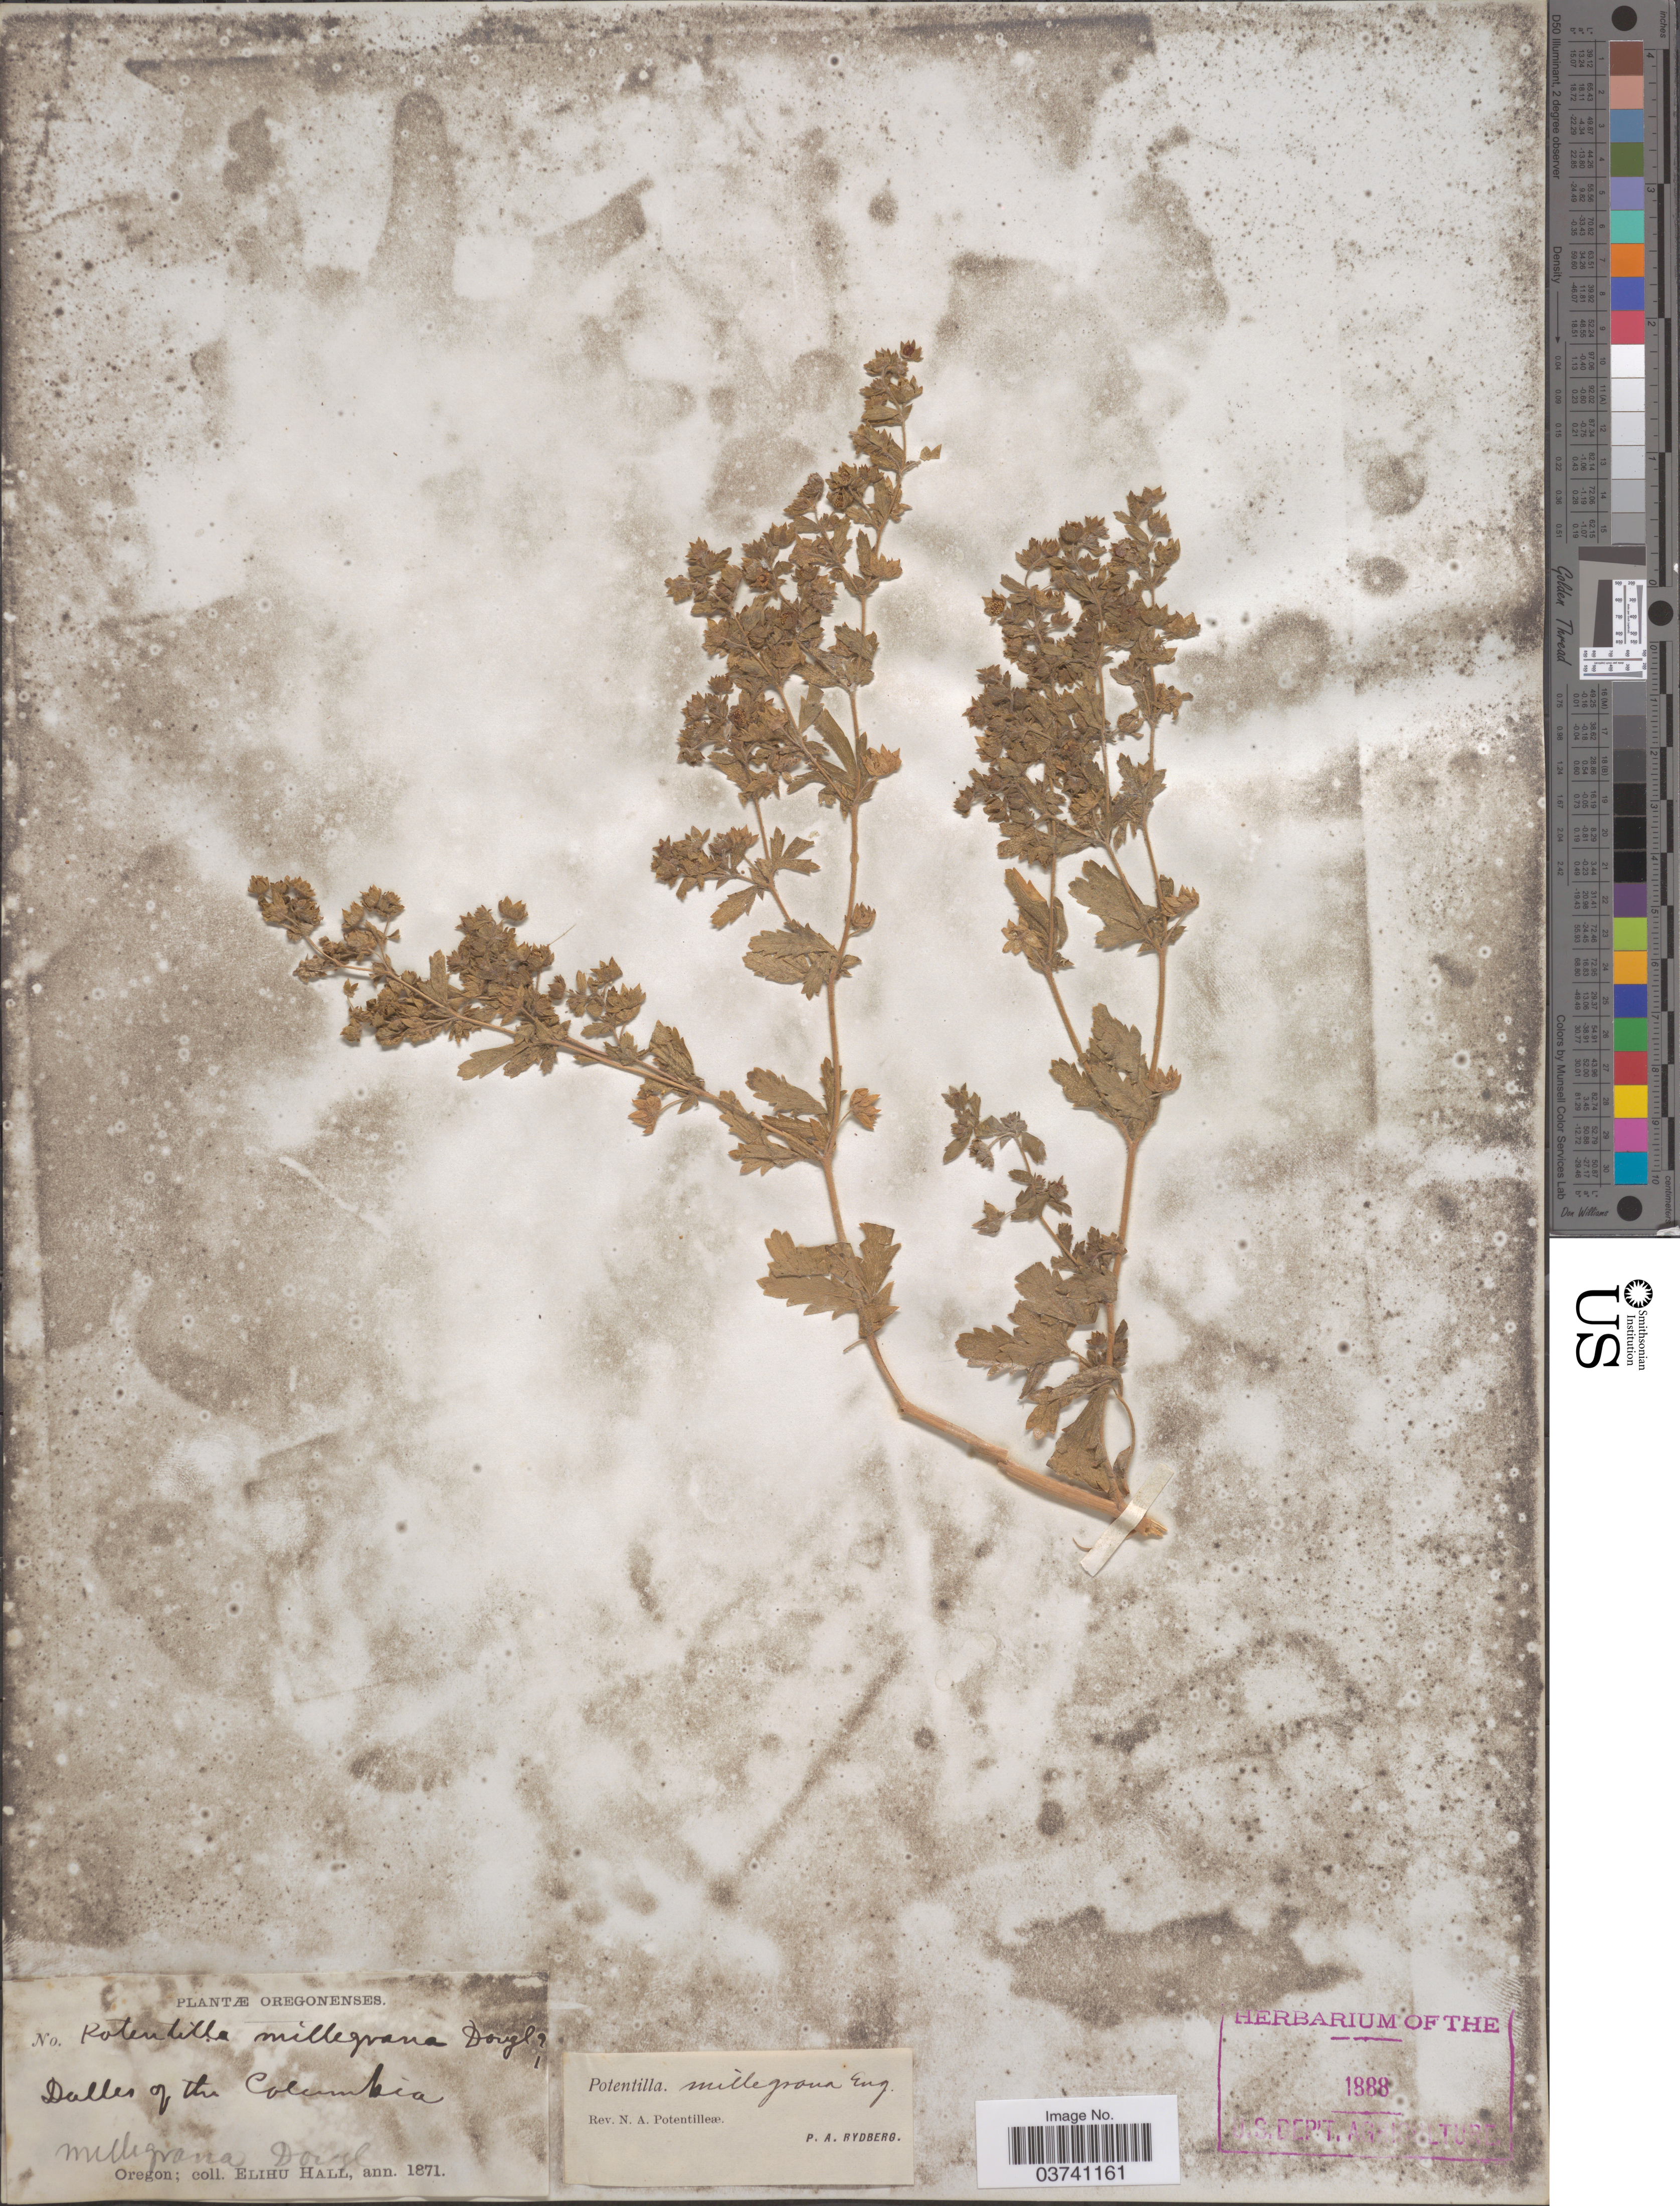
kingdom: Plantae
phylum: Tracheophyta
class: Magnoliopsida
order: Rosales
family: Rosaceae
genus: Potentilla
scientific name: Potentilla rivalis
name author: Nutt.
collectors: E. Hall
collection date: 1871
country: United States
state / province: Oregon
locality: Dalles of the Columbia